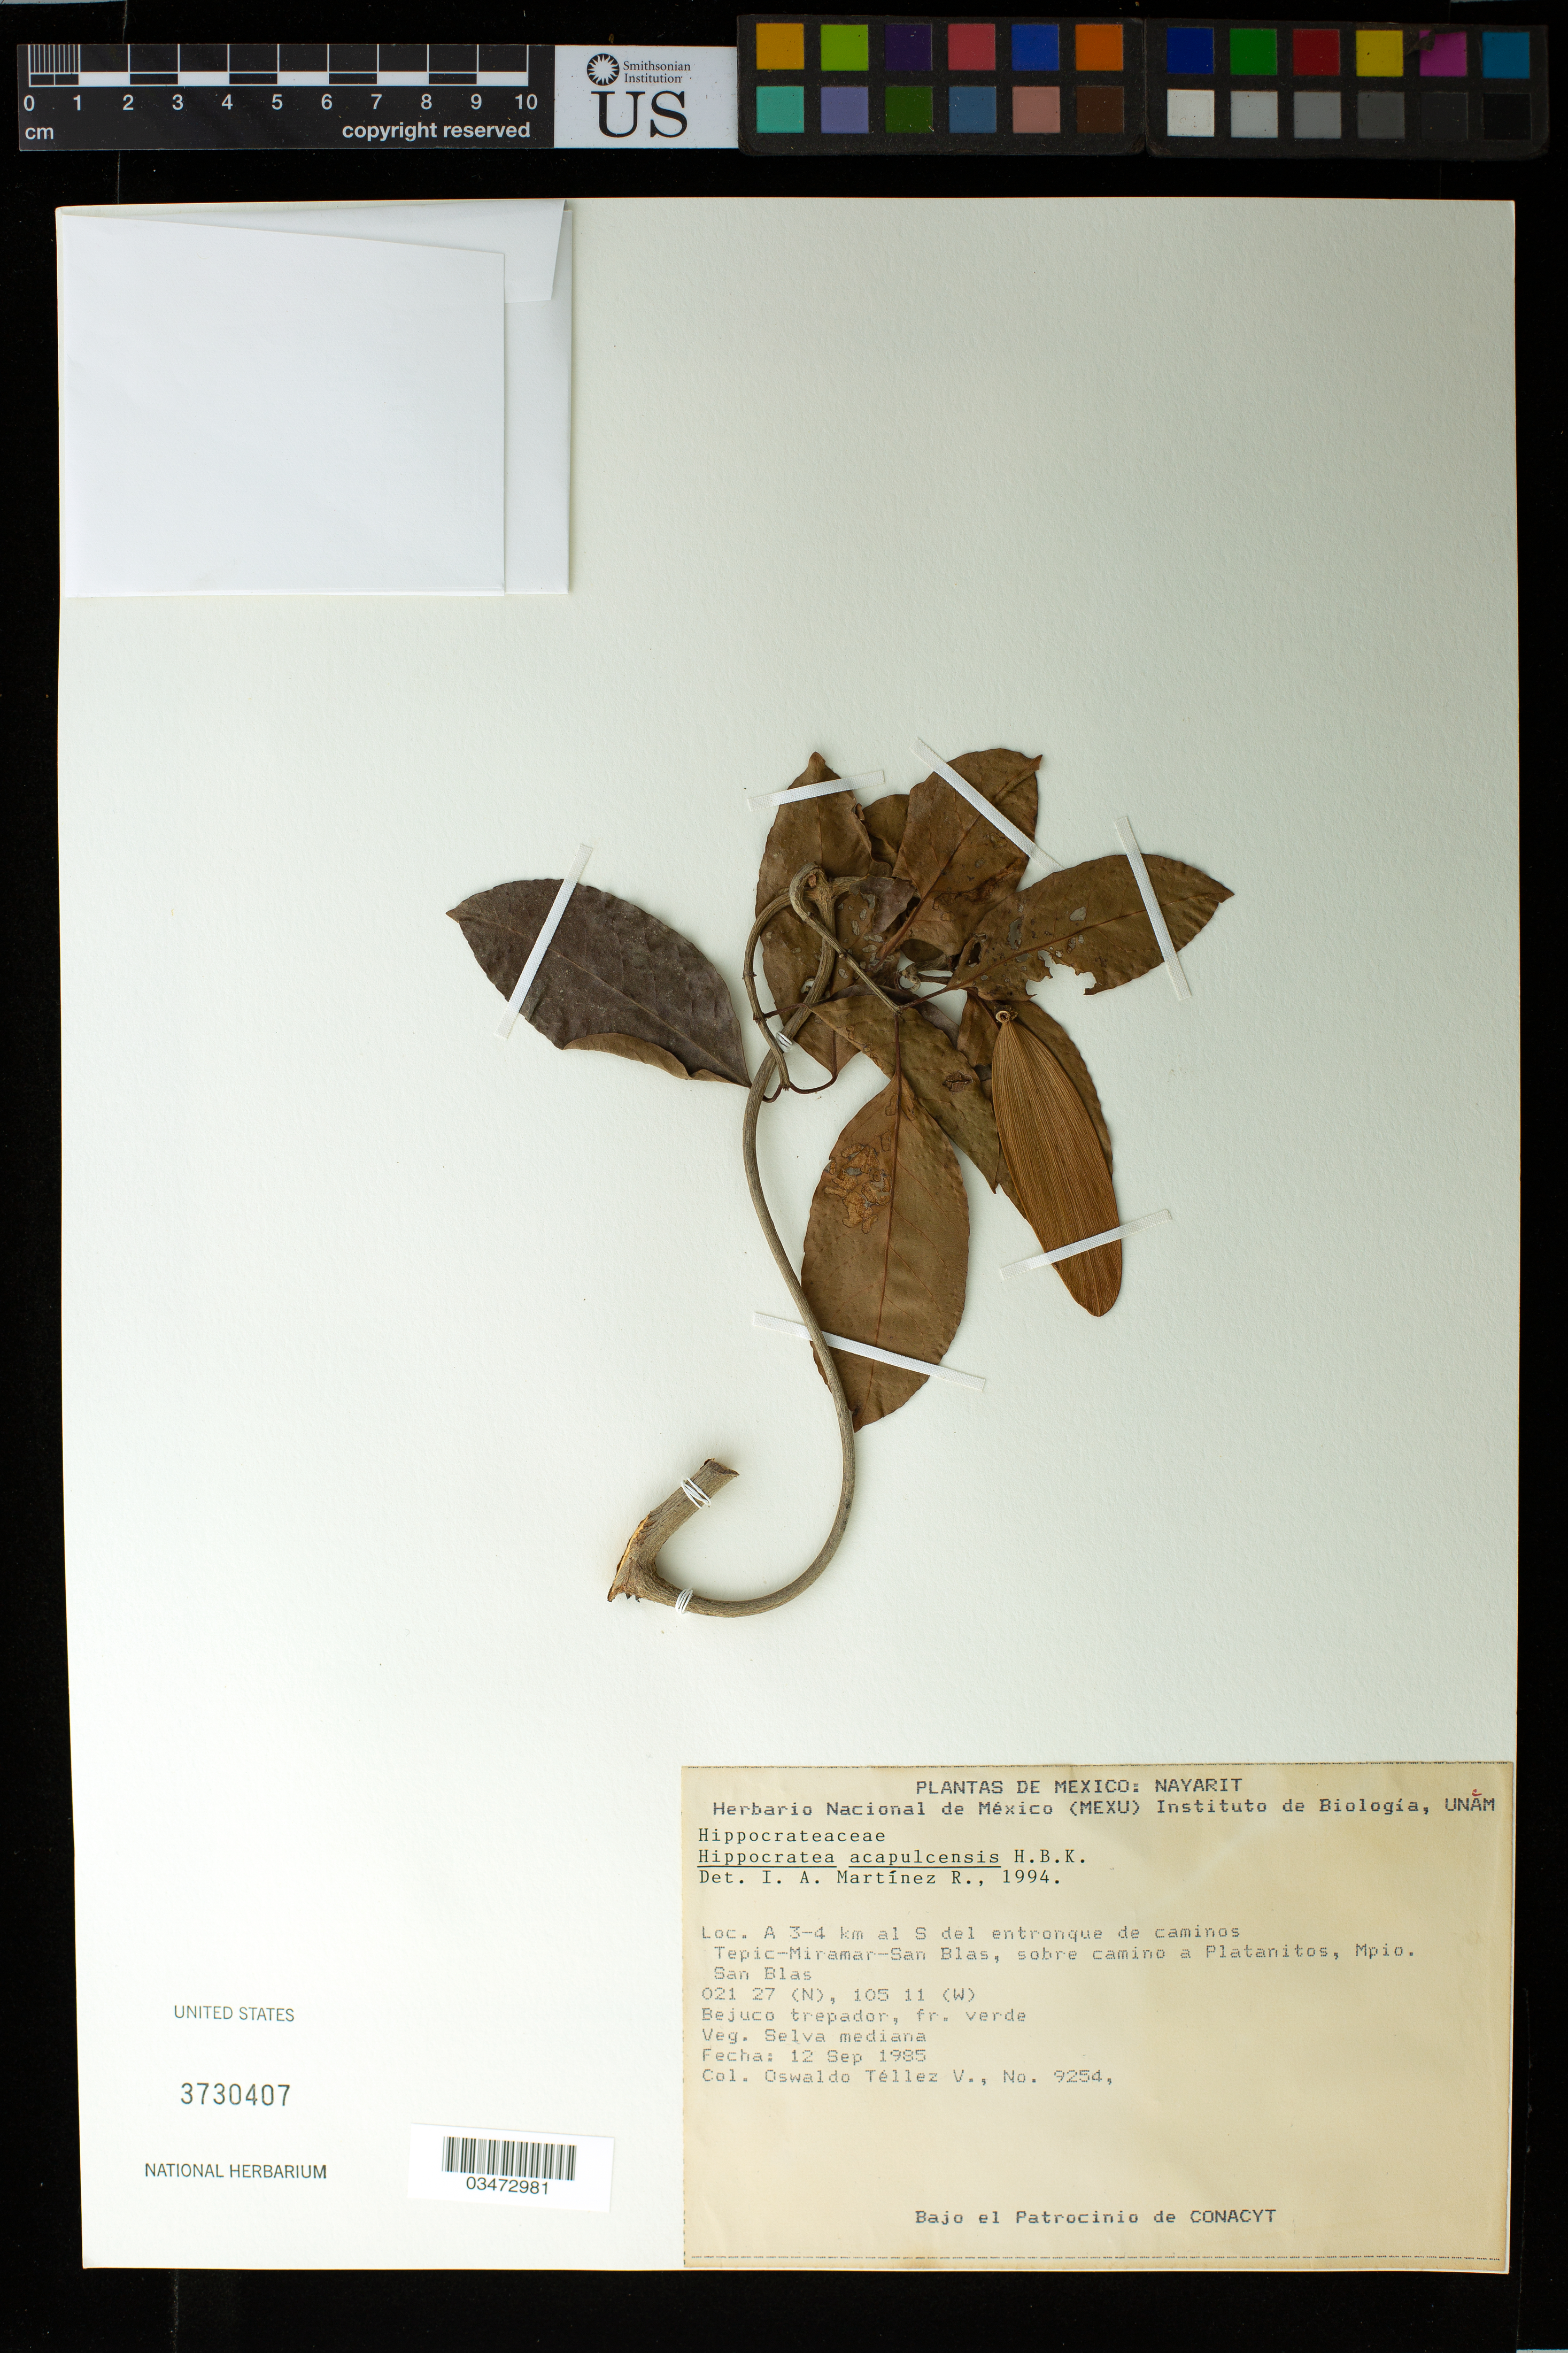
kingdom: Plantae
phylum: Tracheophyta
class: Magnoliopsida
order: Celastrales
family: Celastraceae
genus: Hippocratea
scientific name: Hippocratea acapulcensis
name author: Kunth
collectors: O. Téllez V.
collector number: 9254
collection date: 1985-09-12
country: Mexico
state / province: Nayarit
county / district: Tepic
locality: Loc. 3-4 km al S del entronque de caminos Tepic-Miramar-San Blas, sobre camino a Platanitos, Mpio. San Blas.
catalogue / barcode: US 3730407